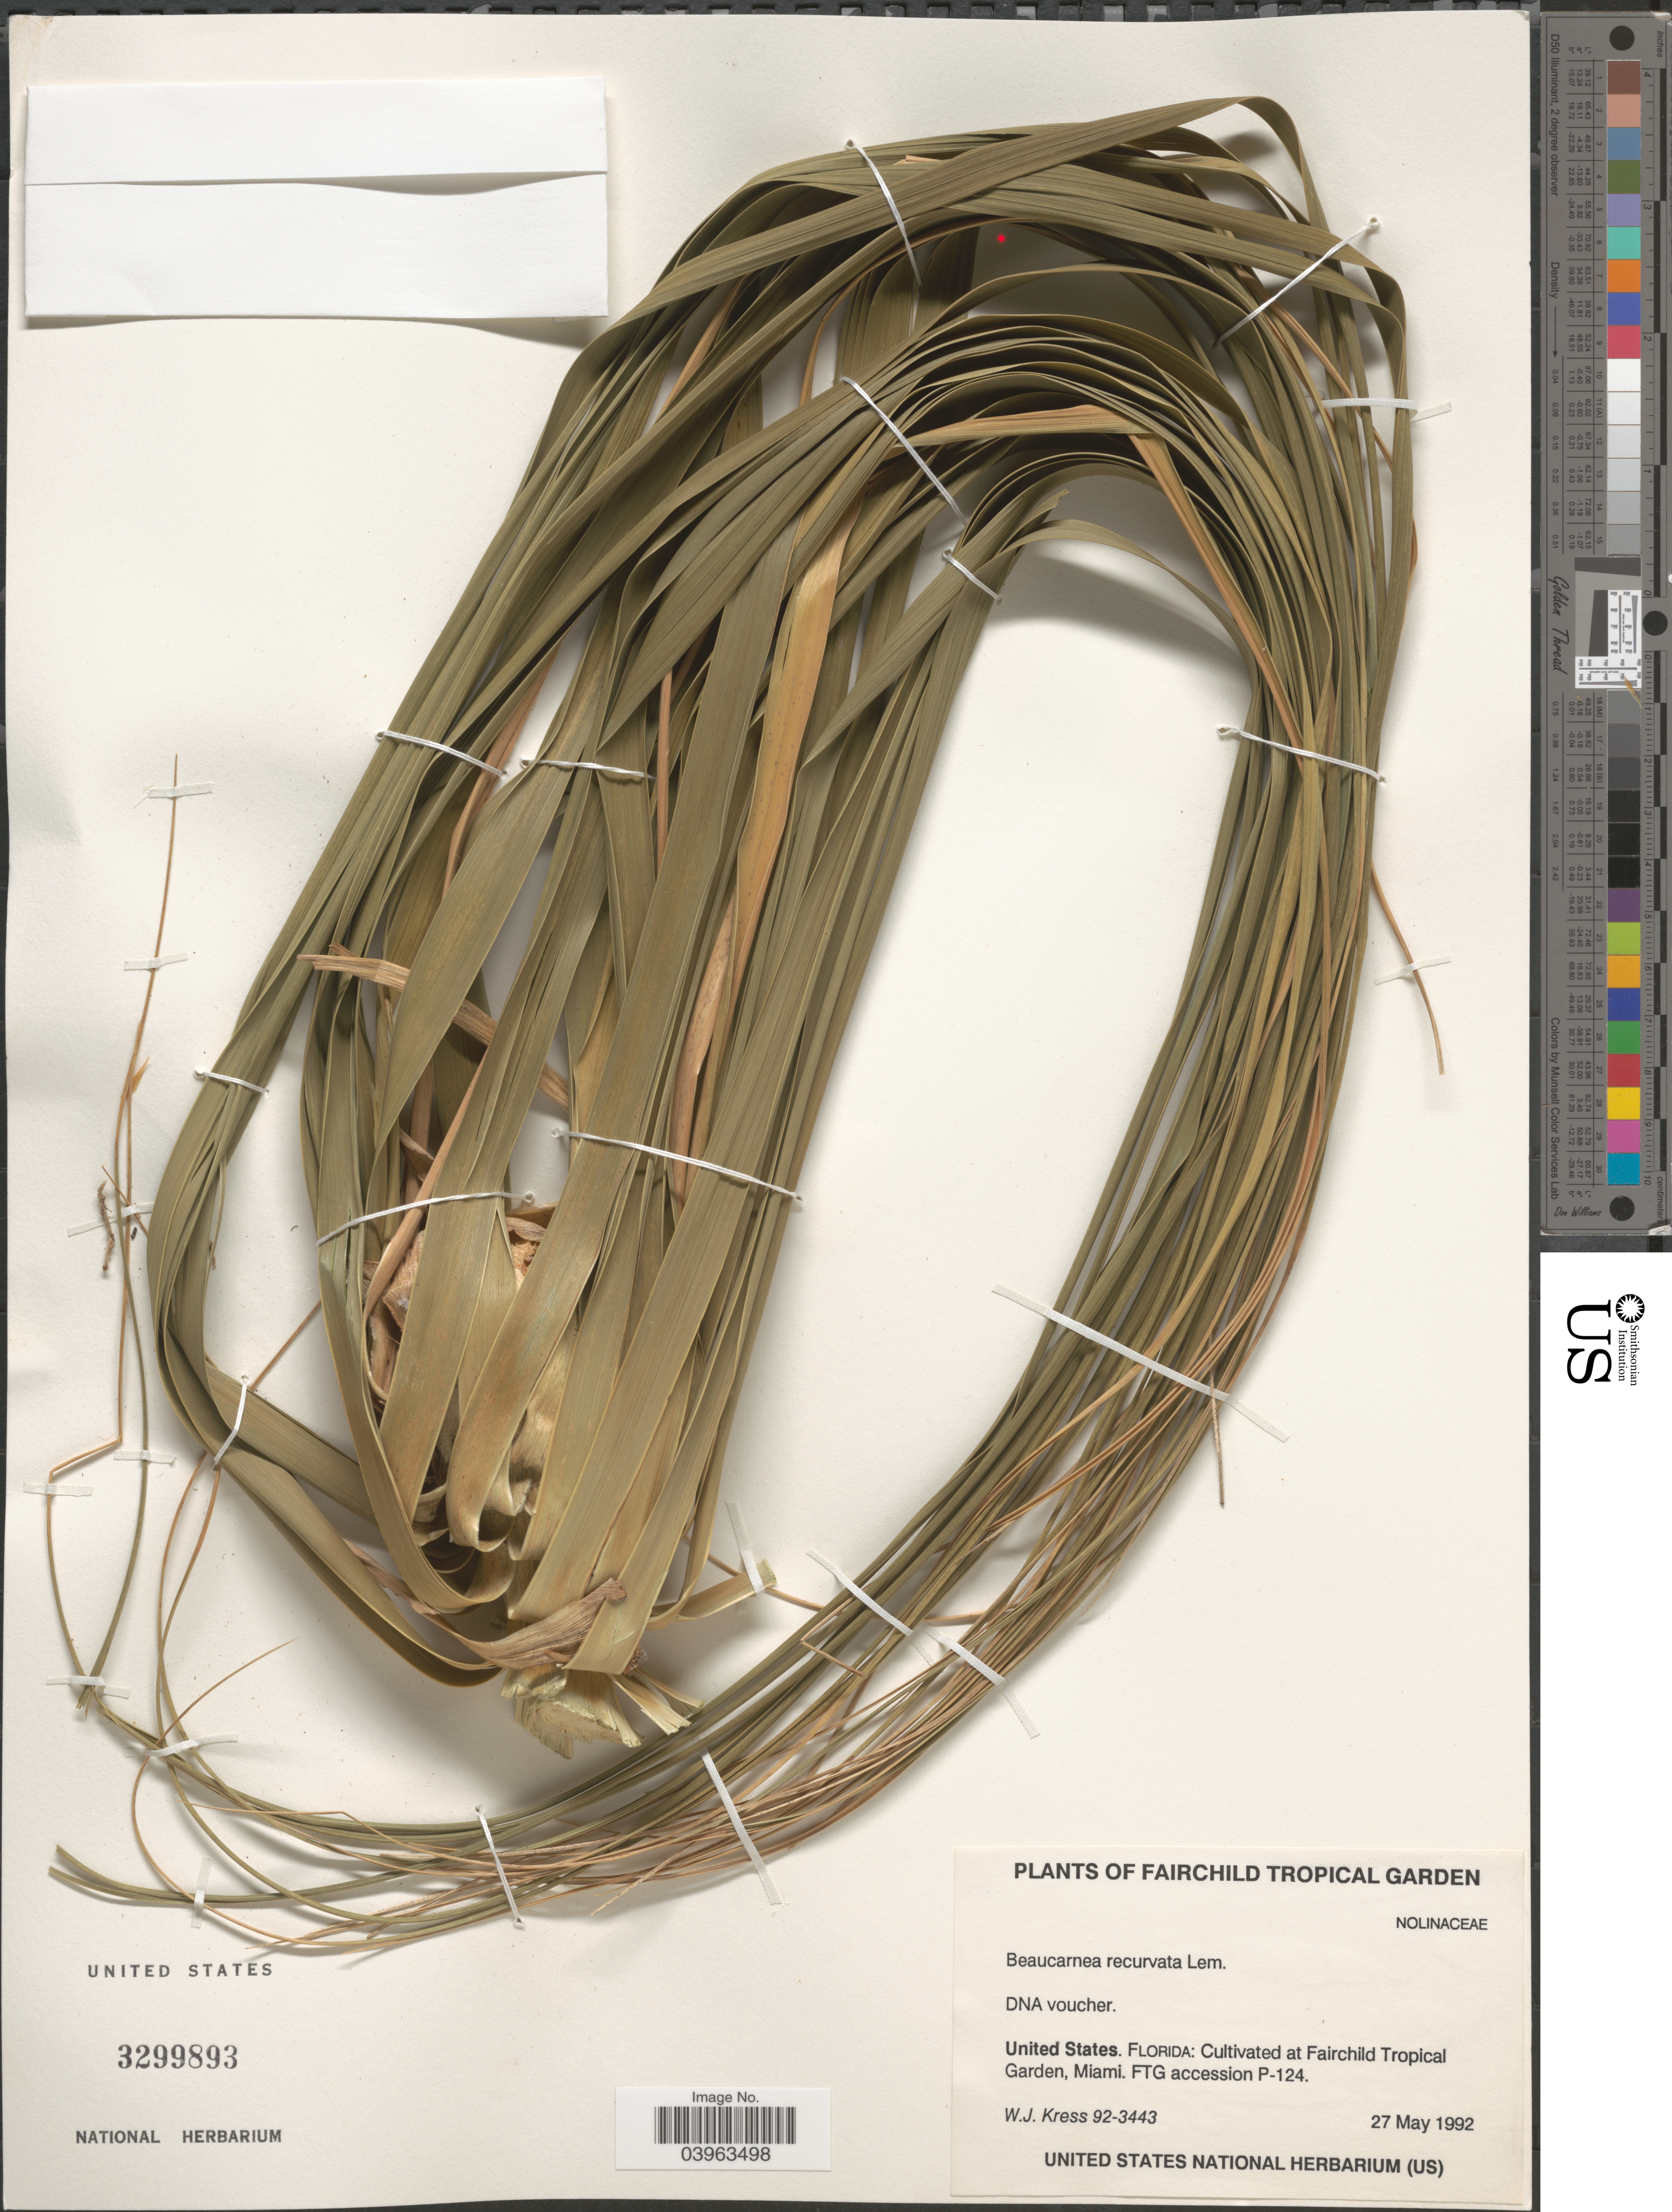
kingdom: Plantae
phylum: Tracheophyta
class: Liliopsida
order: Asparagales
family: Asparagaceae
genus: Beaucarnea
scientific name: Beaucarnea recurvata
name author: Lem.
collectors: W. J. Kress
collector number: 92-3443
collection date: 1992-05-27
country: United States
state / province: Florida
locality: Cultivated at Fairchild Tropical Garden, Miami. FTG accession P-124.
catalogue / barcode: US 3299893